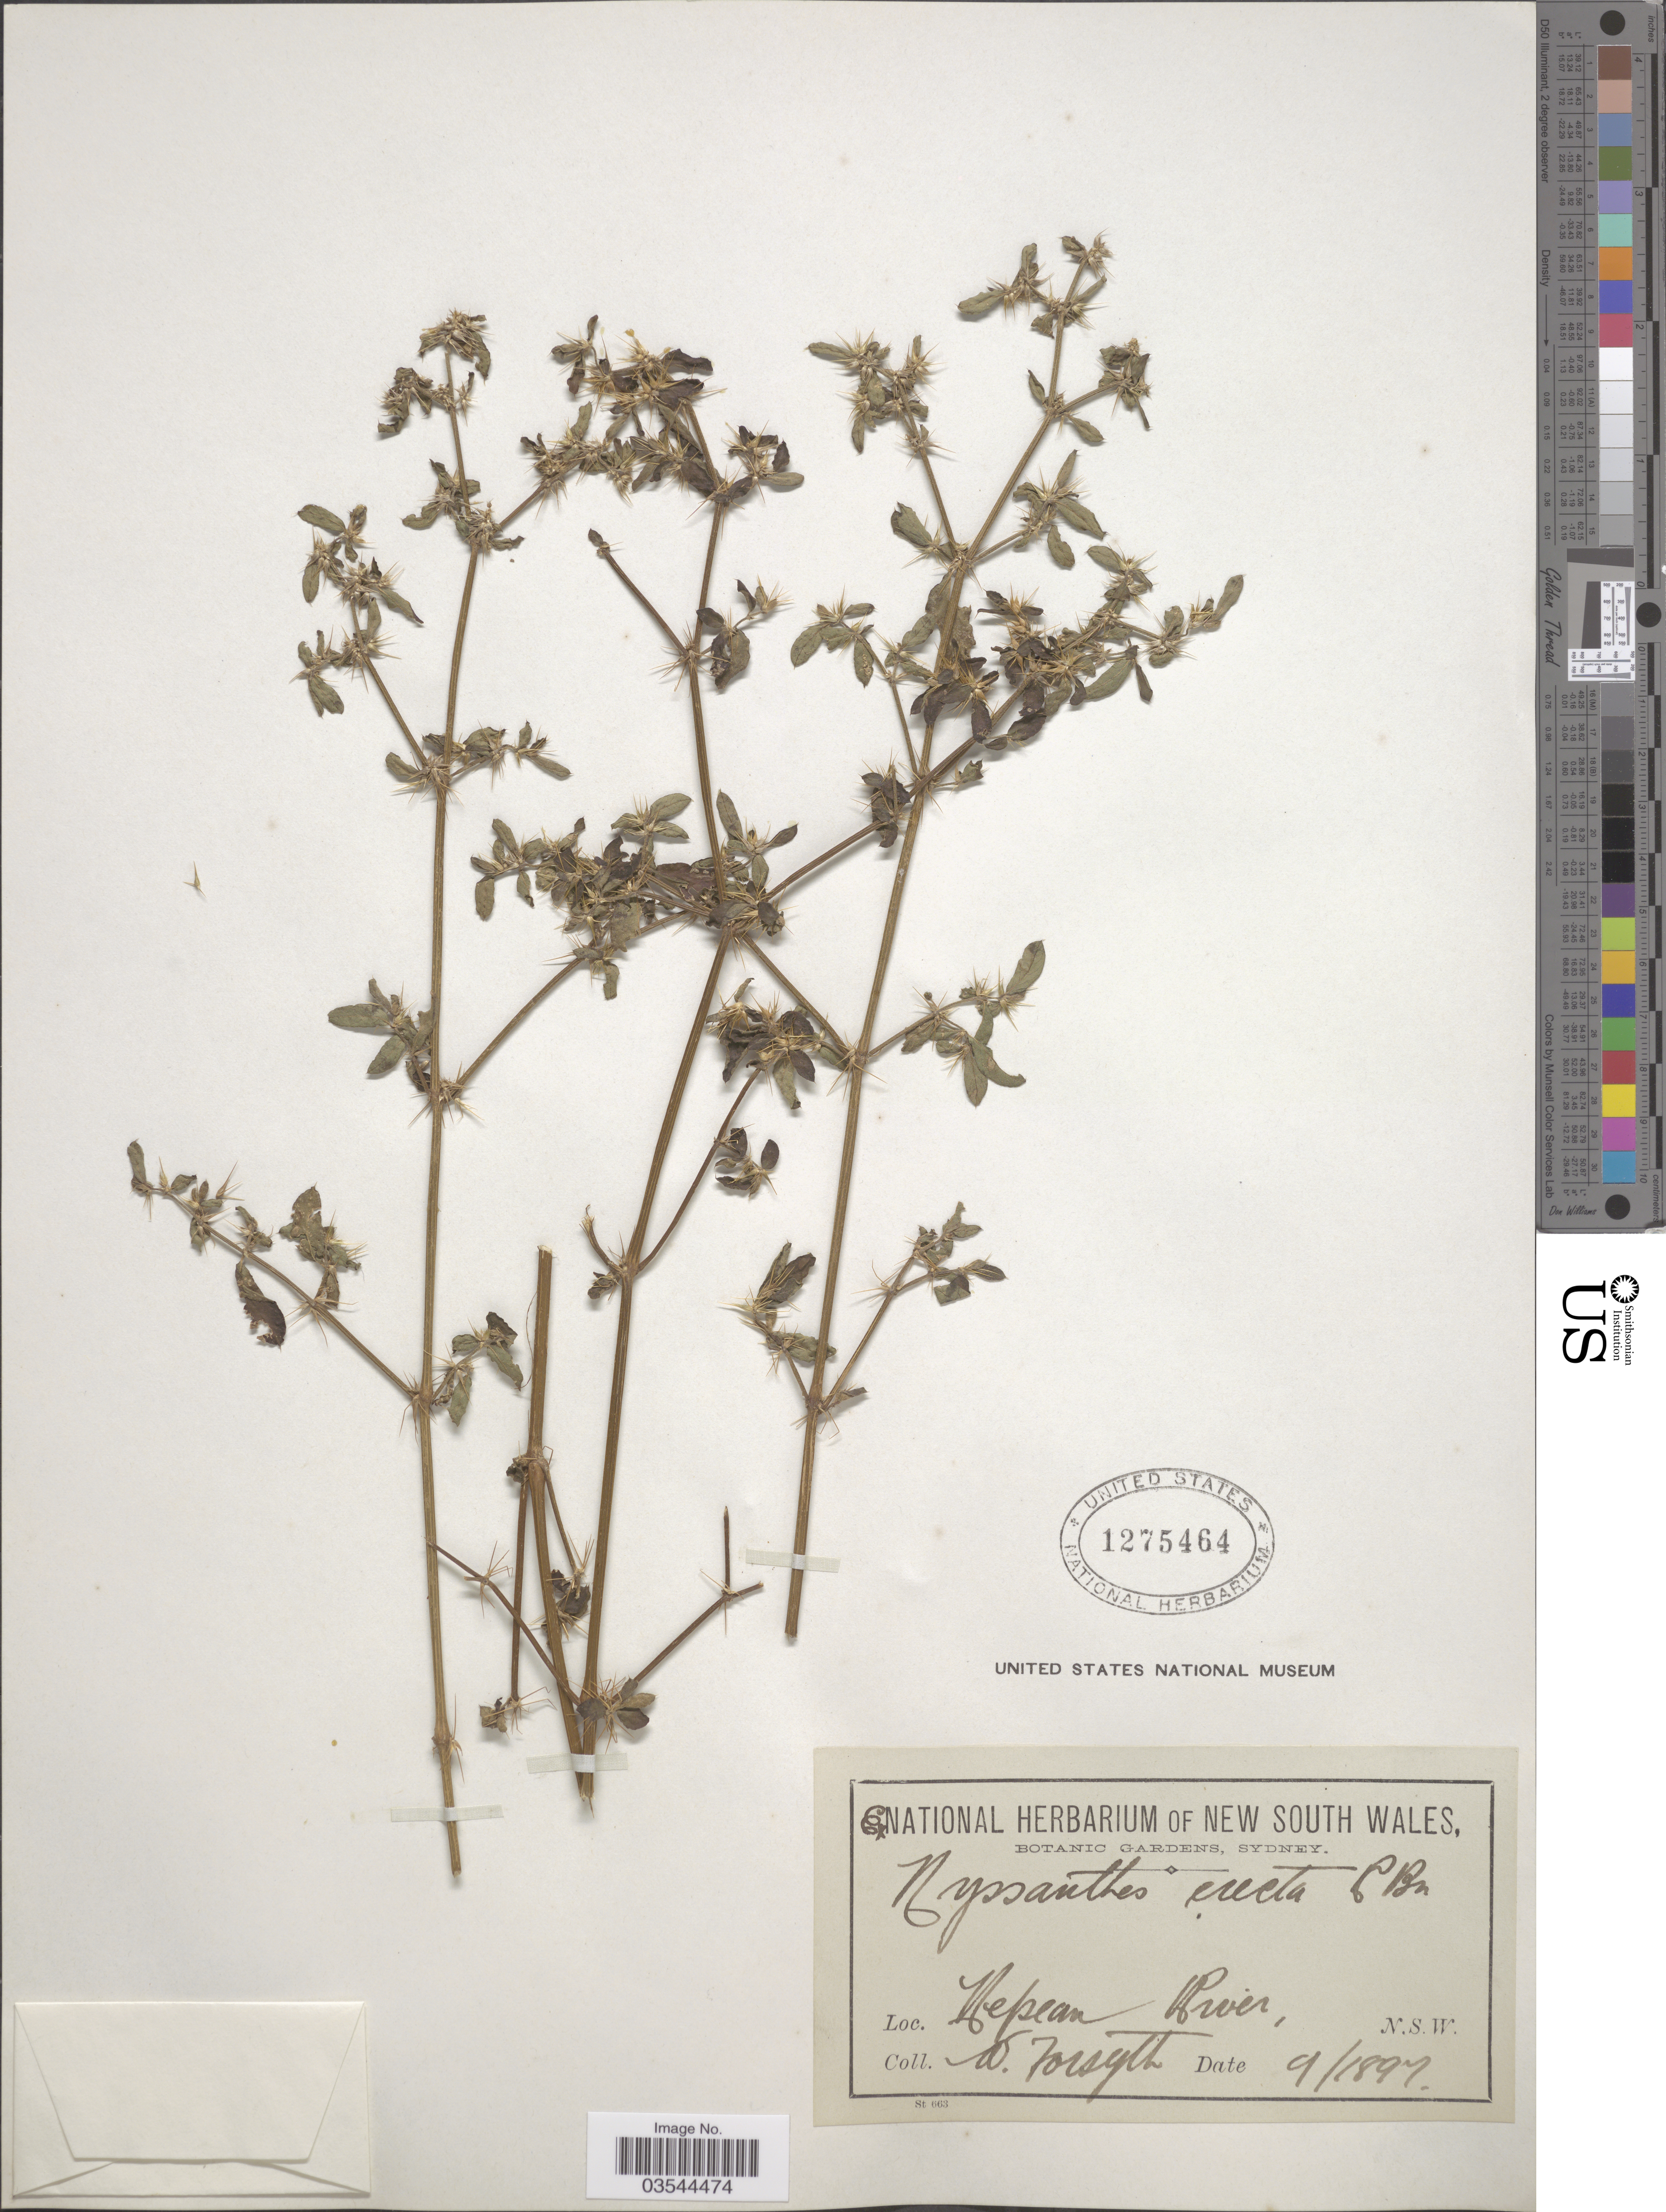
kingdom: Plantae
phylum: Tracheophyta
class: Magnoliopsida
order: Caryophyllales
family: Amaranthaceae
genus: Nyssanthes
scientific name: Nyssanthes erecta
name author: R. Br.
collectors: W. Forsyth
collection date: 1897-09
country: Australia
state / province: New South Wales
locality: Nepean River.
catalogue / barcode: US 1275464